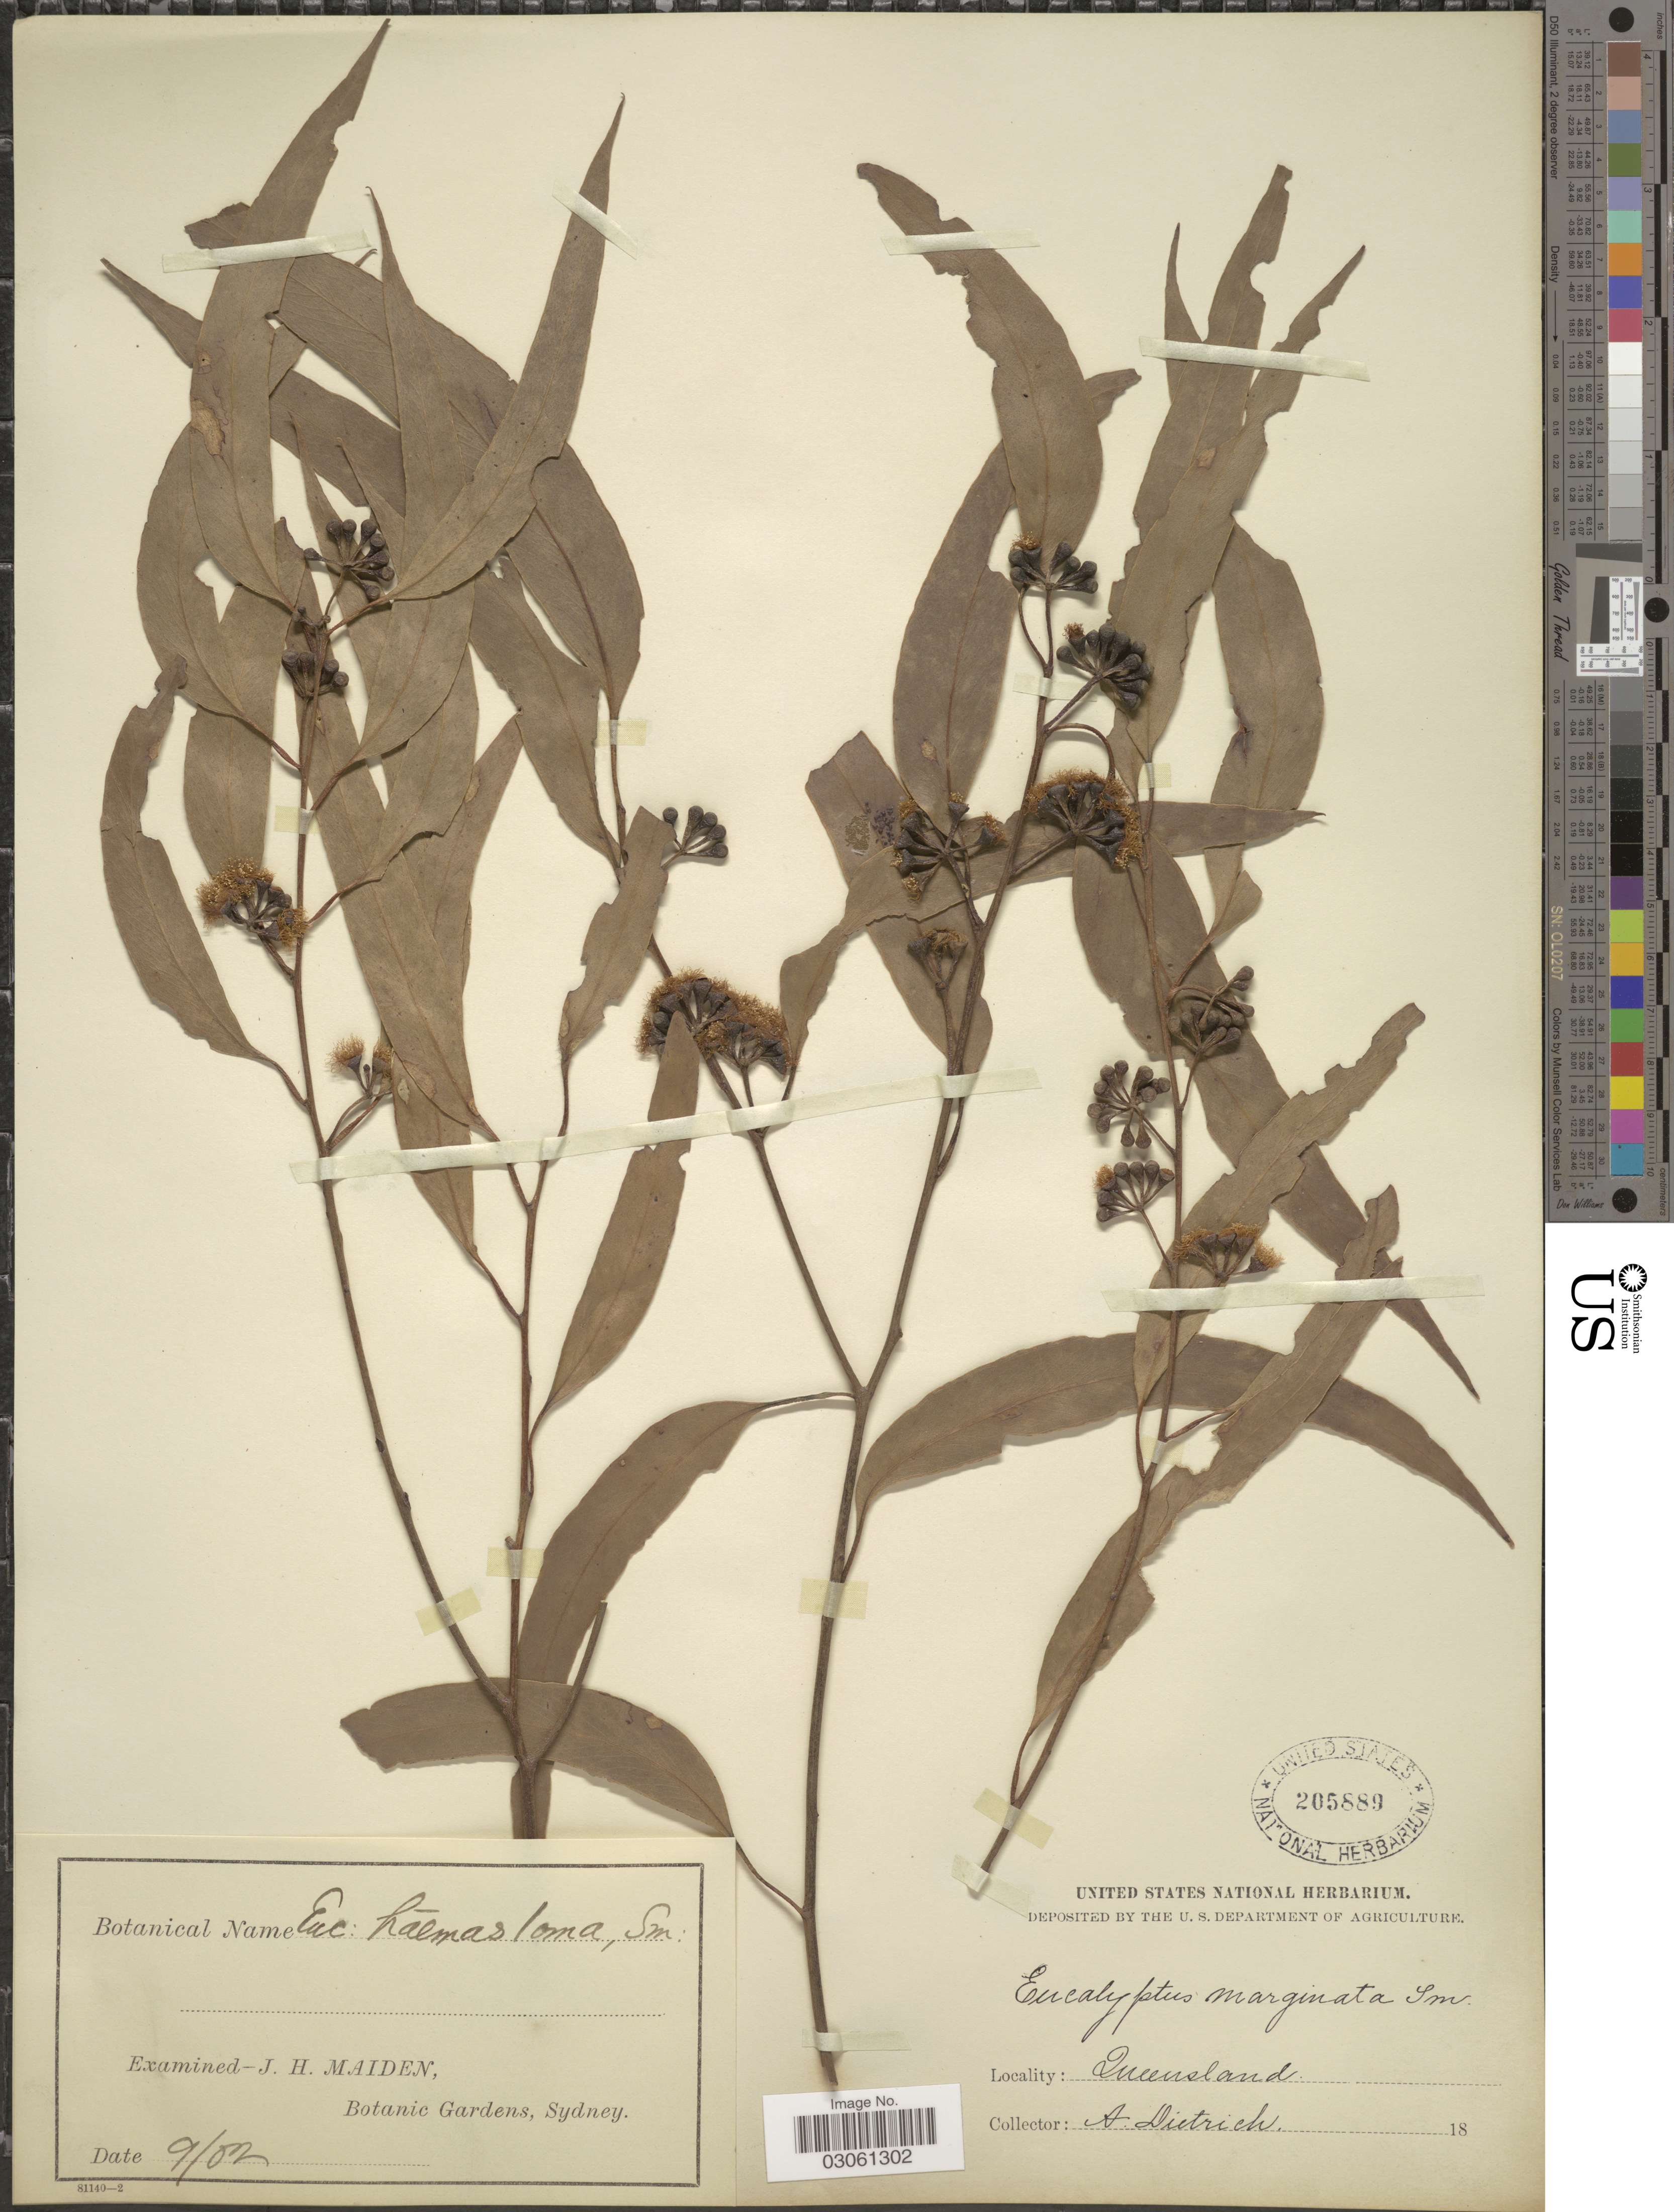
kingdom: Plantae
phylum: Tracheophyta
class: Magnoliopsida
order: Myrtales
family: Myrtaceae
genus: Eucalyptus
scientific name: Eucalyptus haemastoma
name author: Sm.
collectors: A. Dietrich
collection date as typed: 18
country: Australia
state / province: Queensland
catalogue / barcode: US 205889